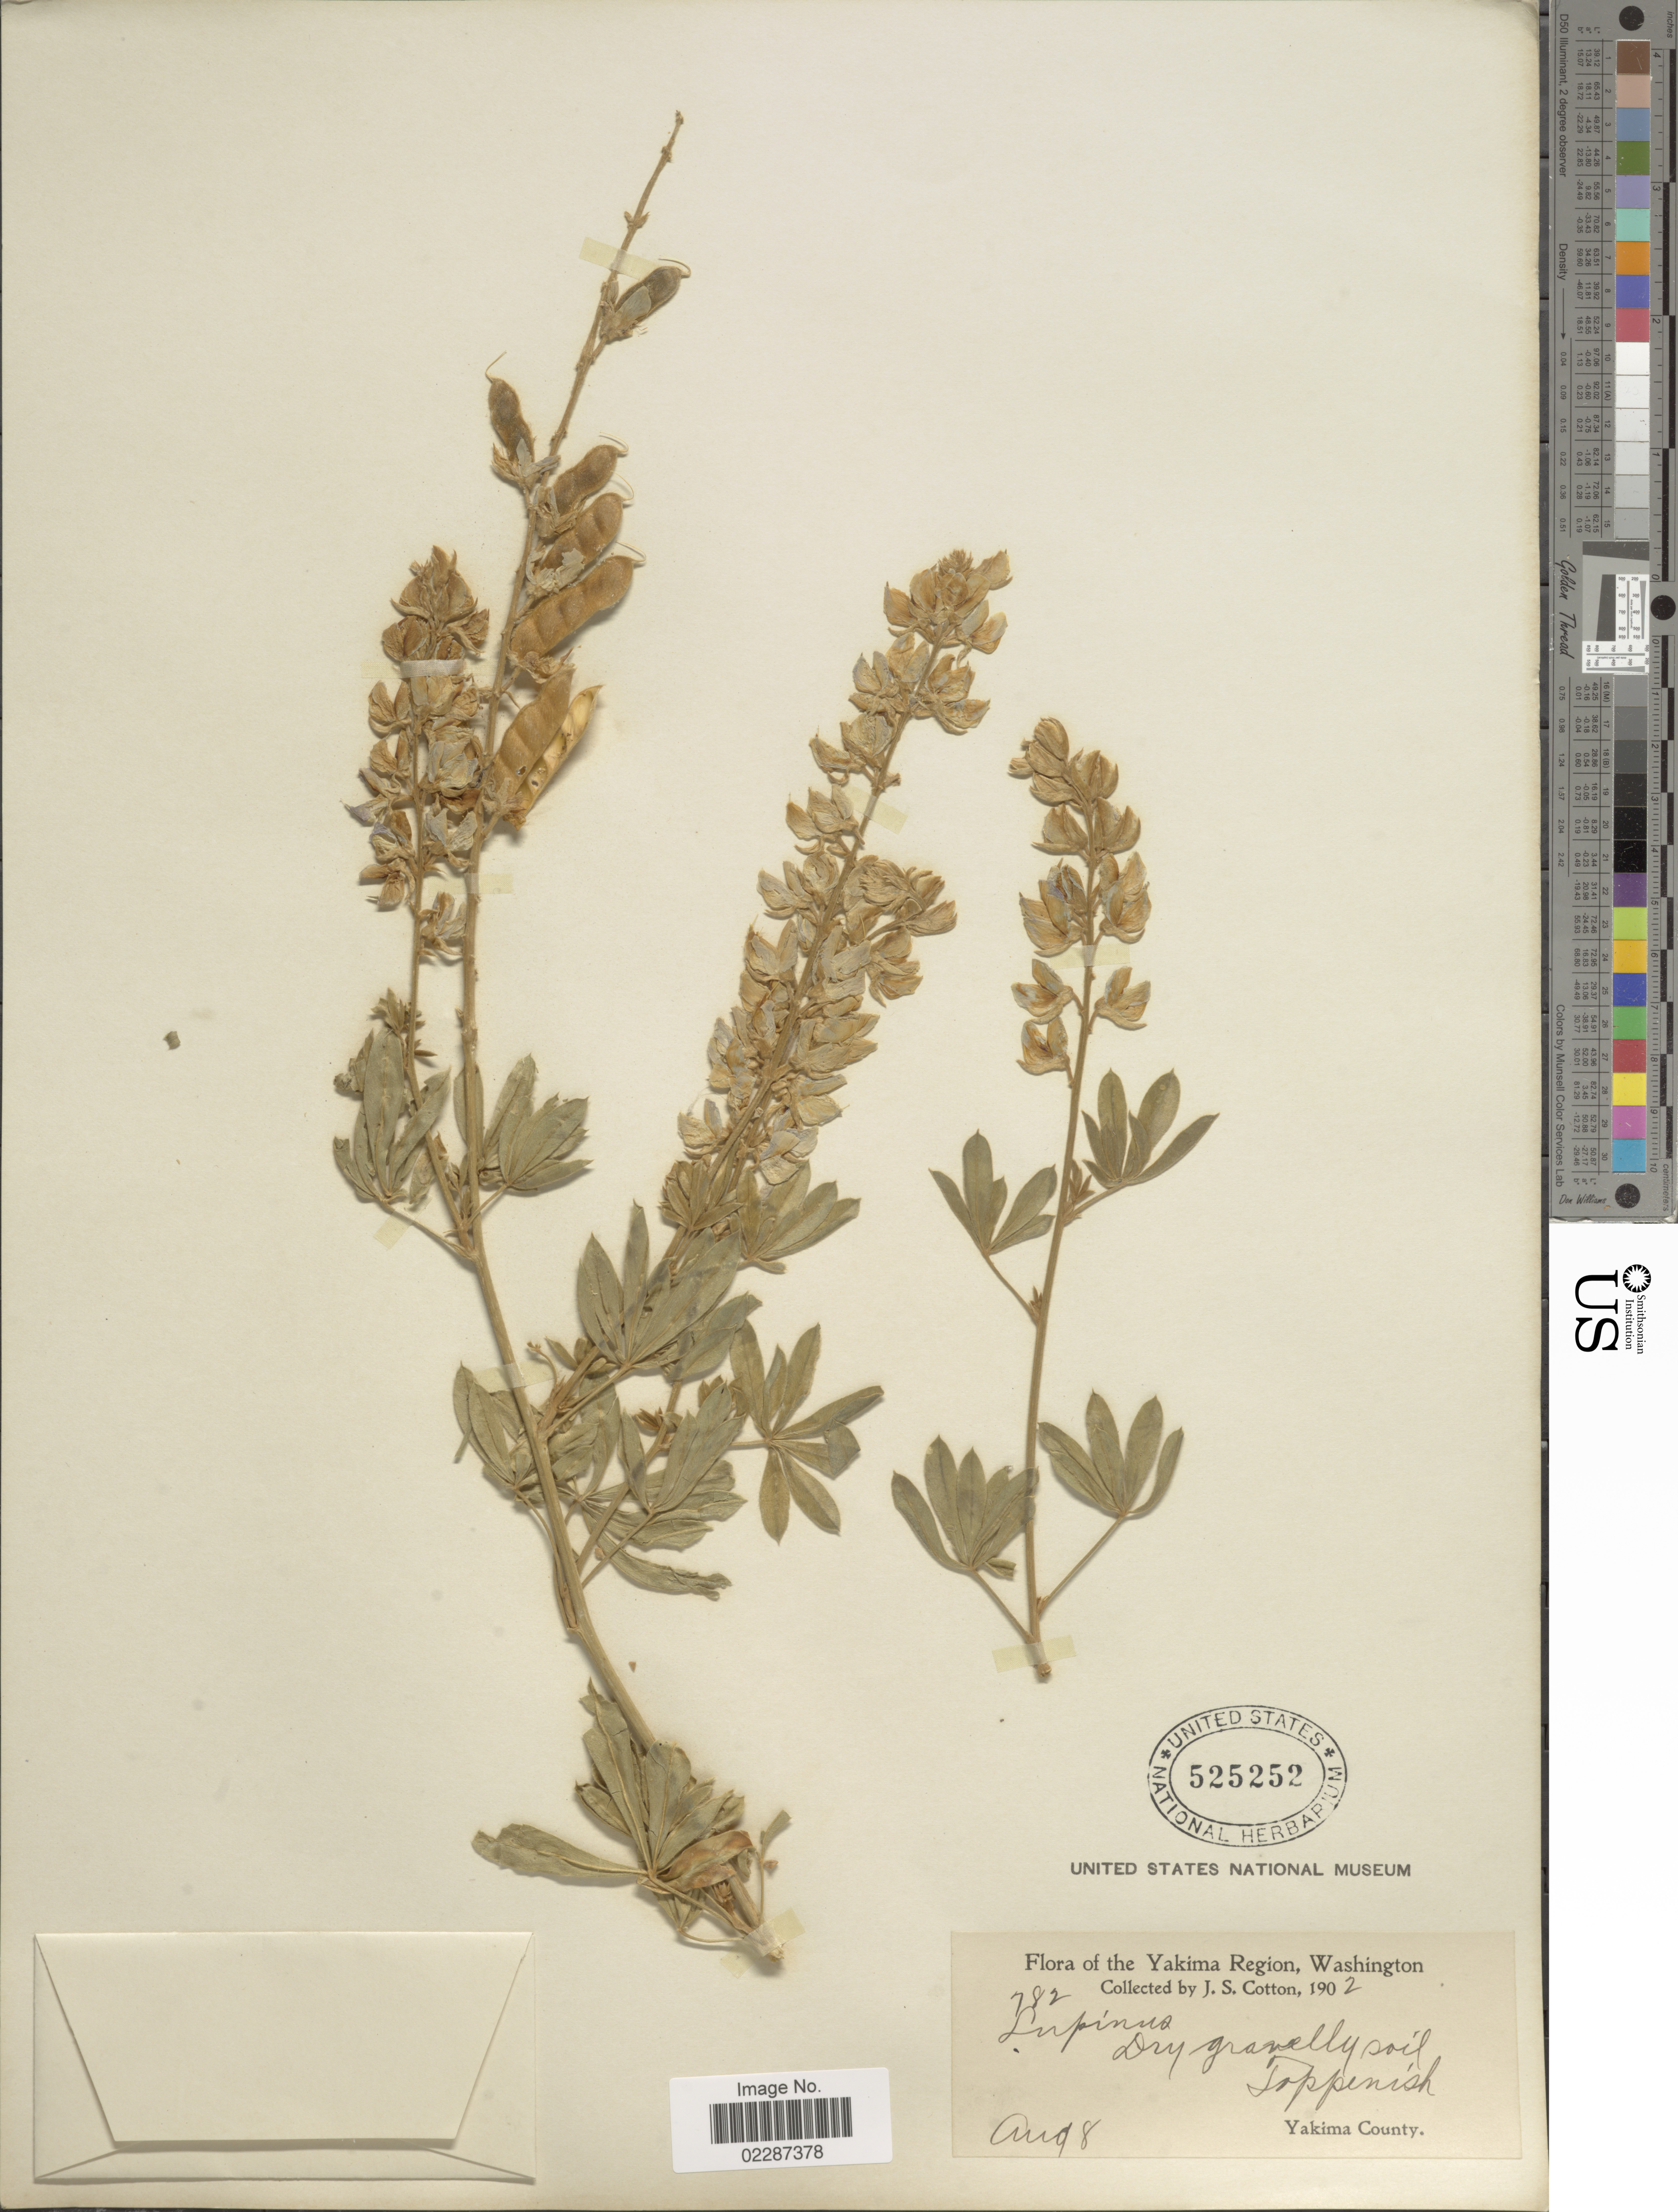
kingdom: Plantae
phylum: Tracheophyta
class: Magnoliopsida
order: Fabales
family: Fabaceae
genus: Lupinus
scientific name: Lupinus sericeus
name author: Pursh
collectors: J. S. Cotton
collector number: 782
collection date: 1902-08-08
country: United States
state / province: Washington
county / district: Yakima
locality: Yakima Region, Toppenish, Yakima County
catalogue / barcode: US 525252